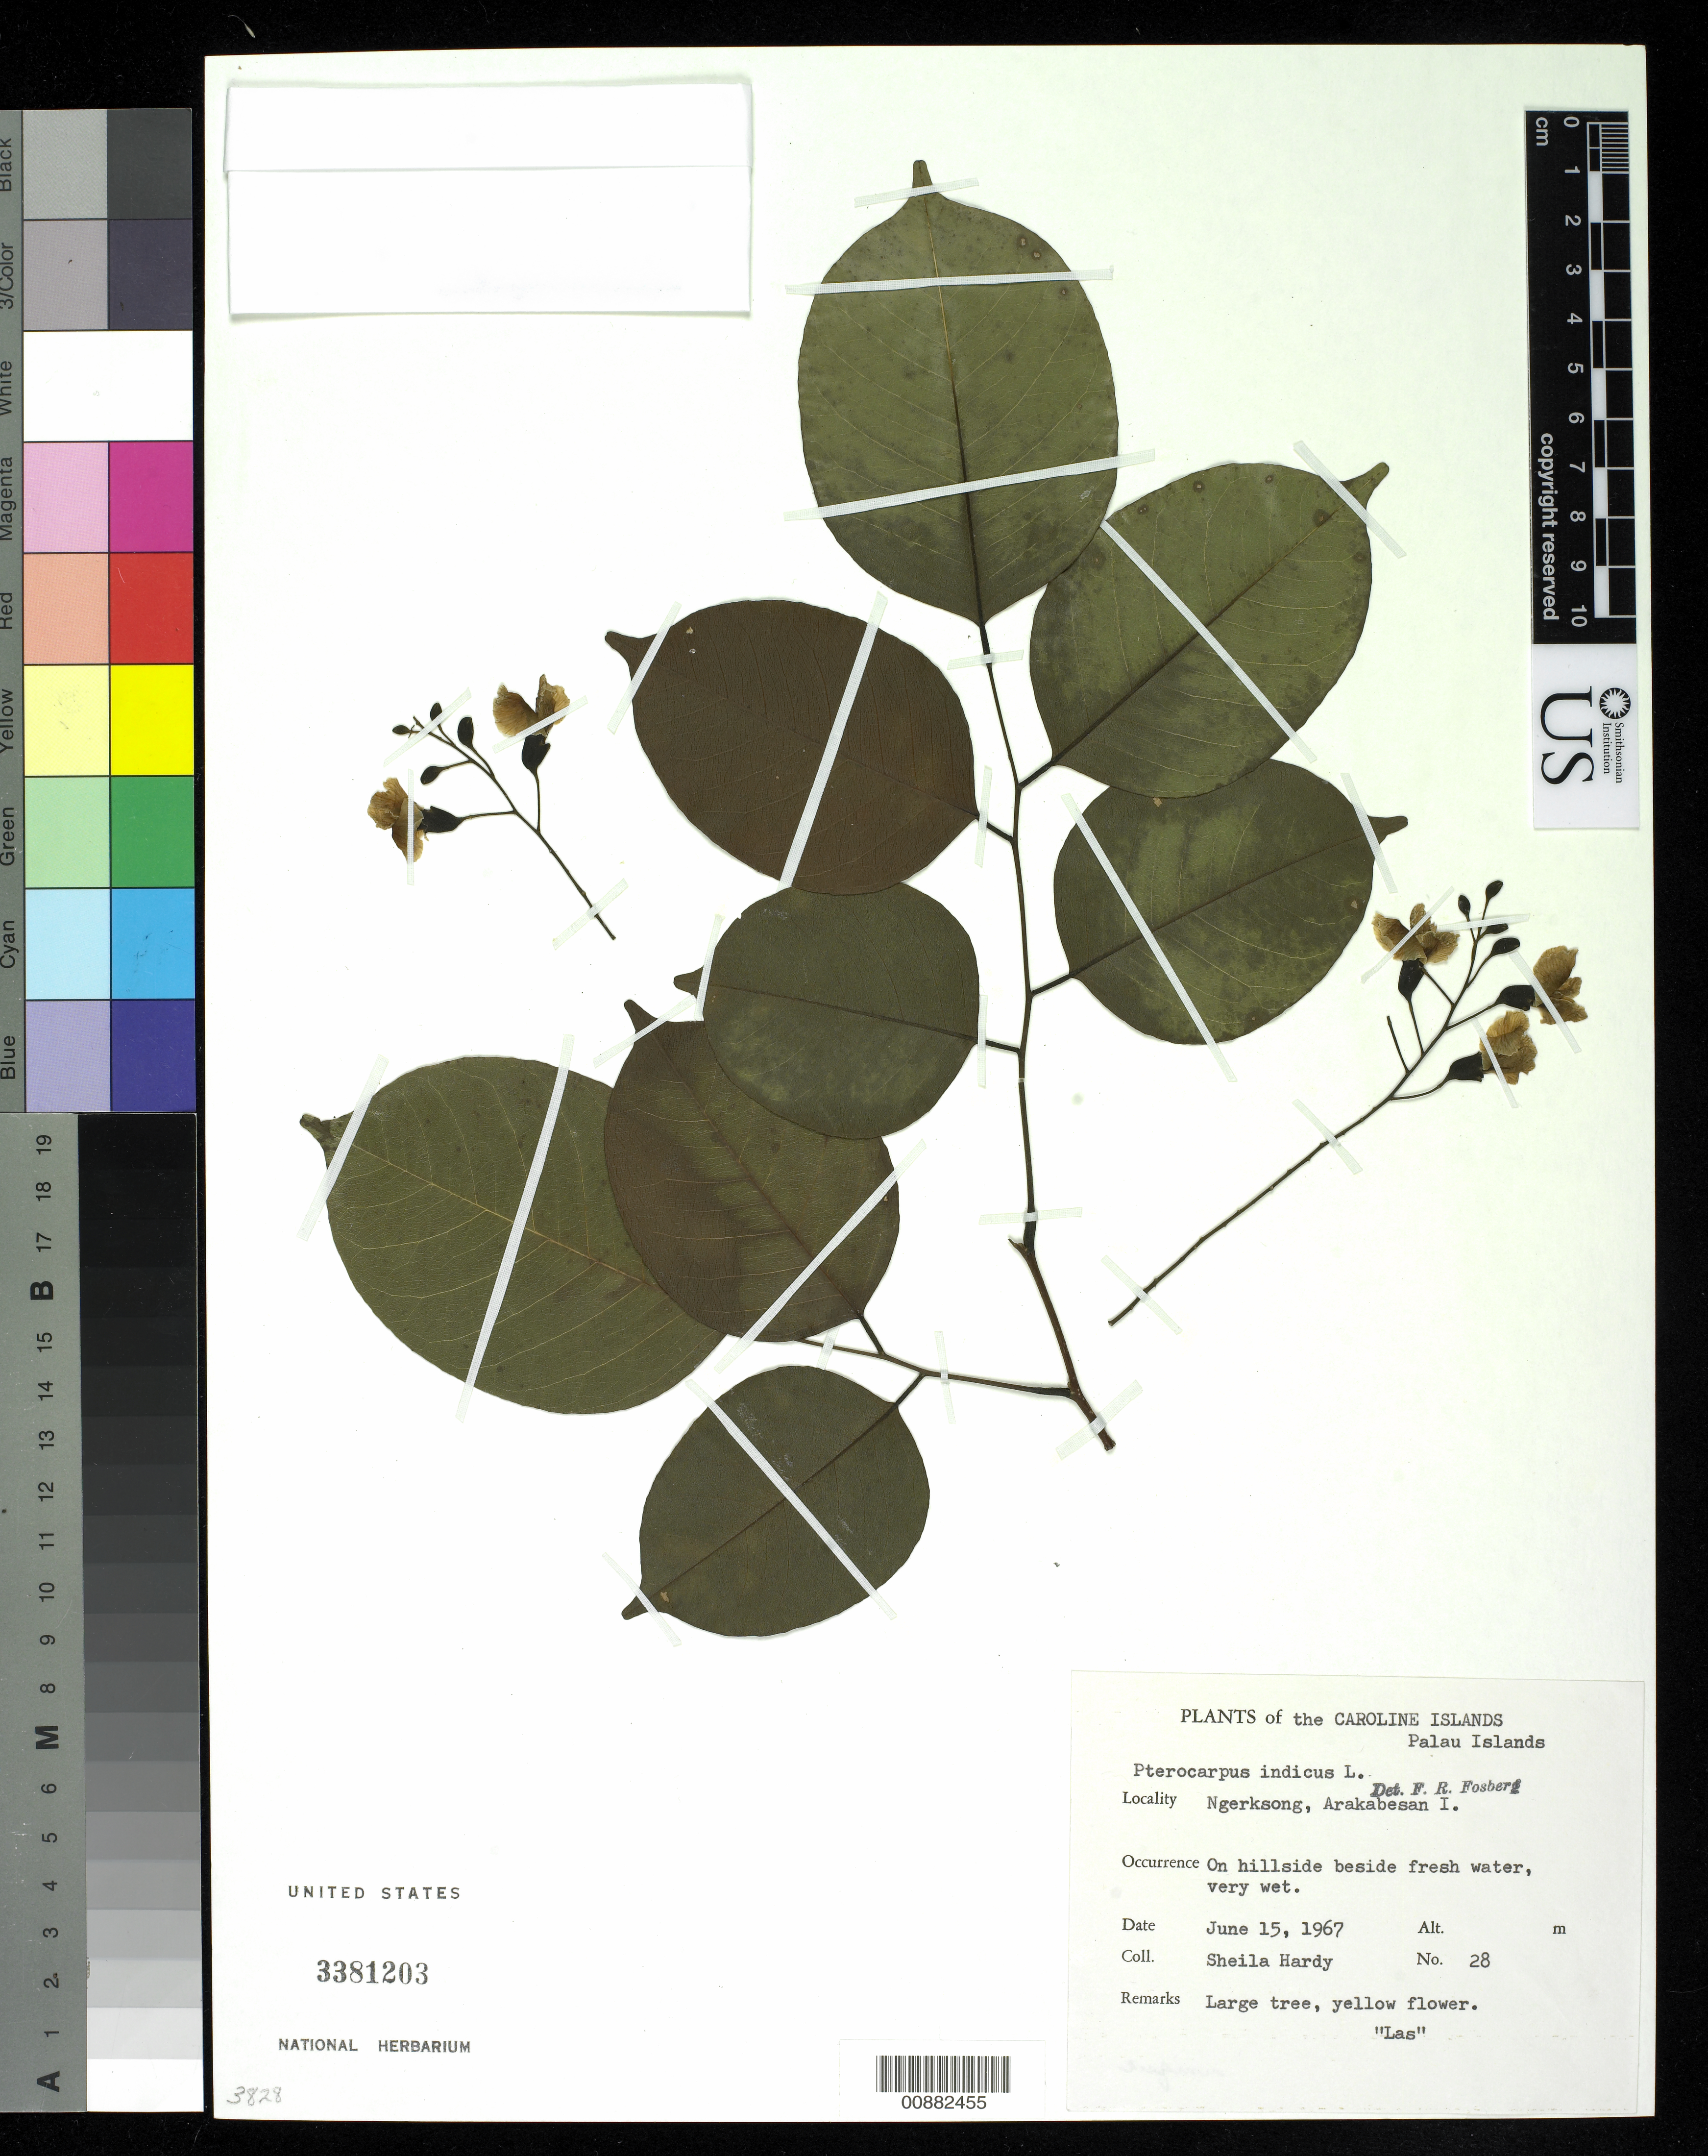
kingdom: Plantae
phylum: Tracheophyta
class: Magnoliopsida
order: Fabales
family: Fabaceae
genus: Pterocarpus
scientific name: Pterocarpus indicus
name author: Willd.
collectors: S. Hardy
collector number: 28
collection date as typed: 15 Jun 1967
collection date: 1967-06-15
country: Palau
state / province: Koror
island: Ngerekebesang [Arakabesan]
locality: Ngerksong, Arakabesan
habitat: On hillside beside fresh water, very wet.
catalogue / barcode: US 3381203